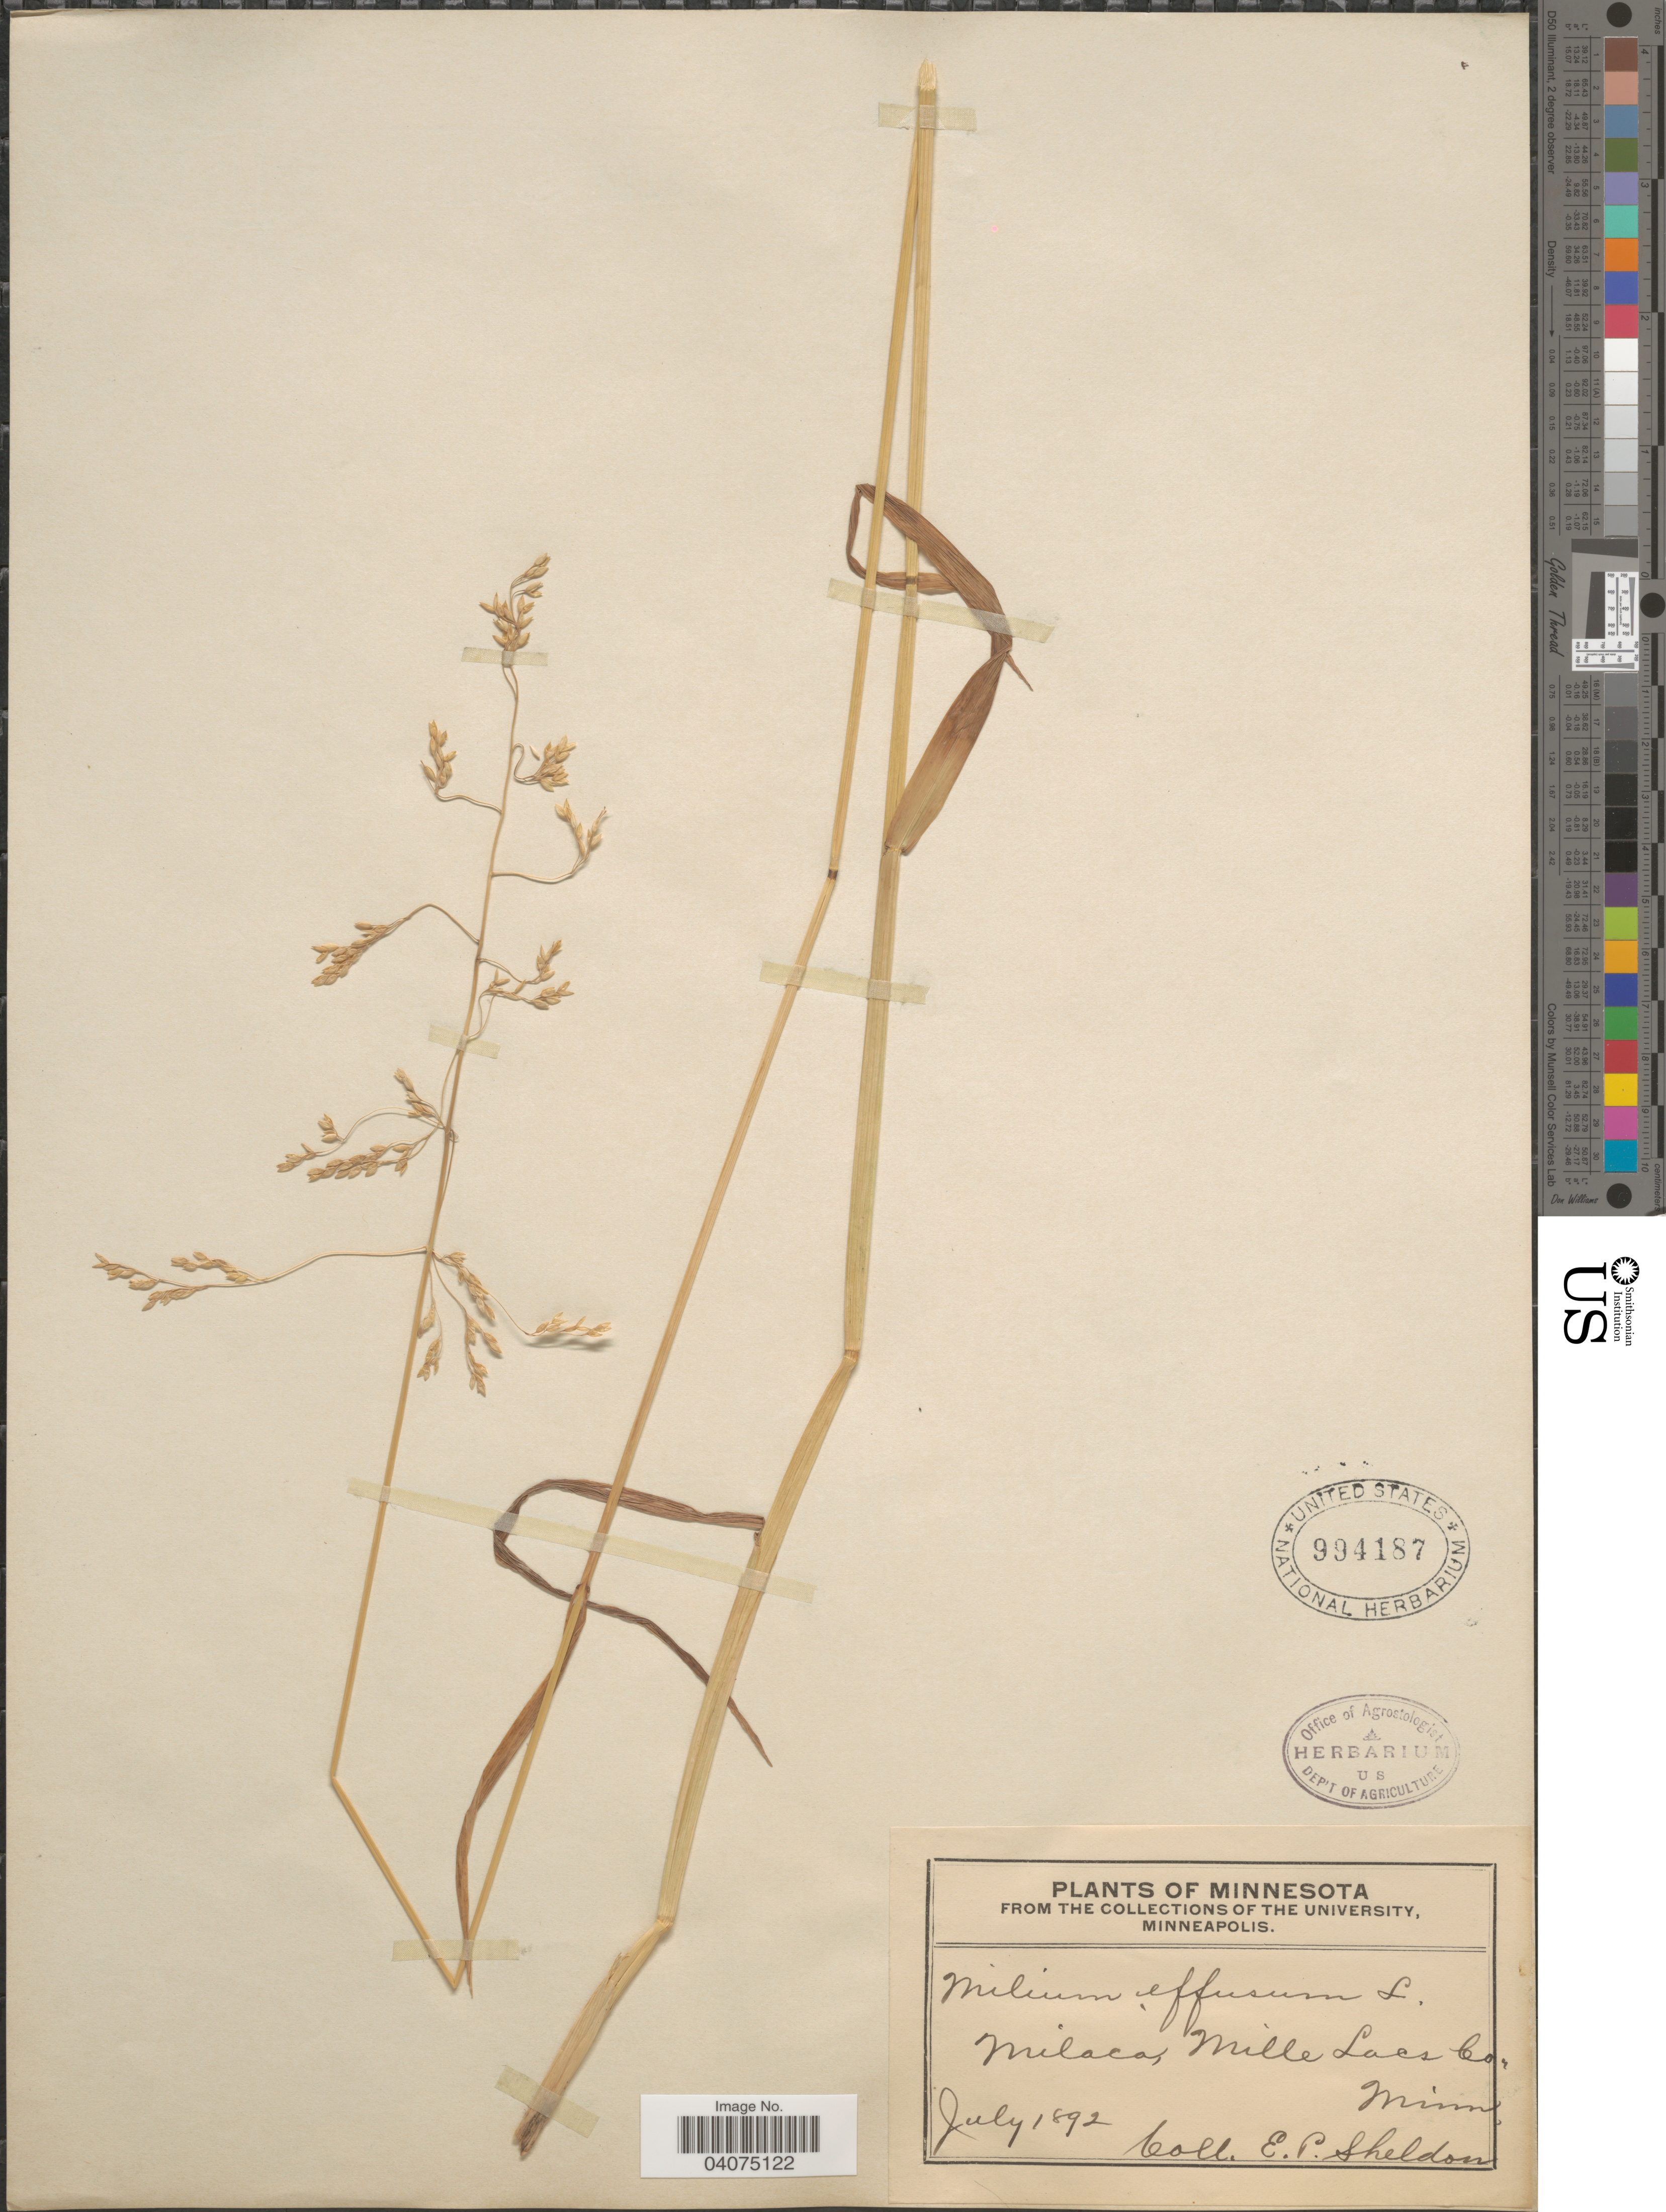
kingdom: Plantae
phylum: Tracheophyta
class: Liliopsida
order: Poales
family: Poaceae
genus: Milium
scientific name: Milium effusum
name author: L.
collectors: E. P. Sheldon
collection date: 1892-07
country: United States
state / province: Minnesota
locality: Milaca, Mille Lacs Co.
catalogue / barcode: US 994187